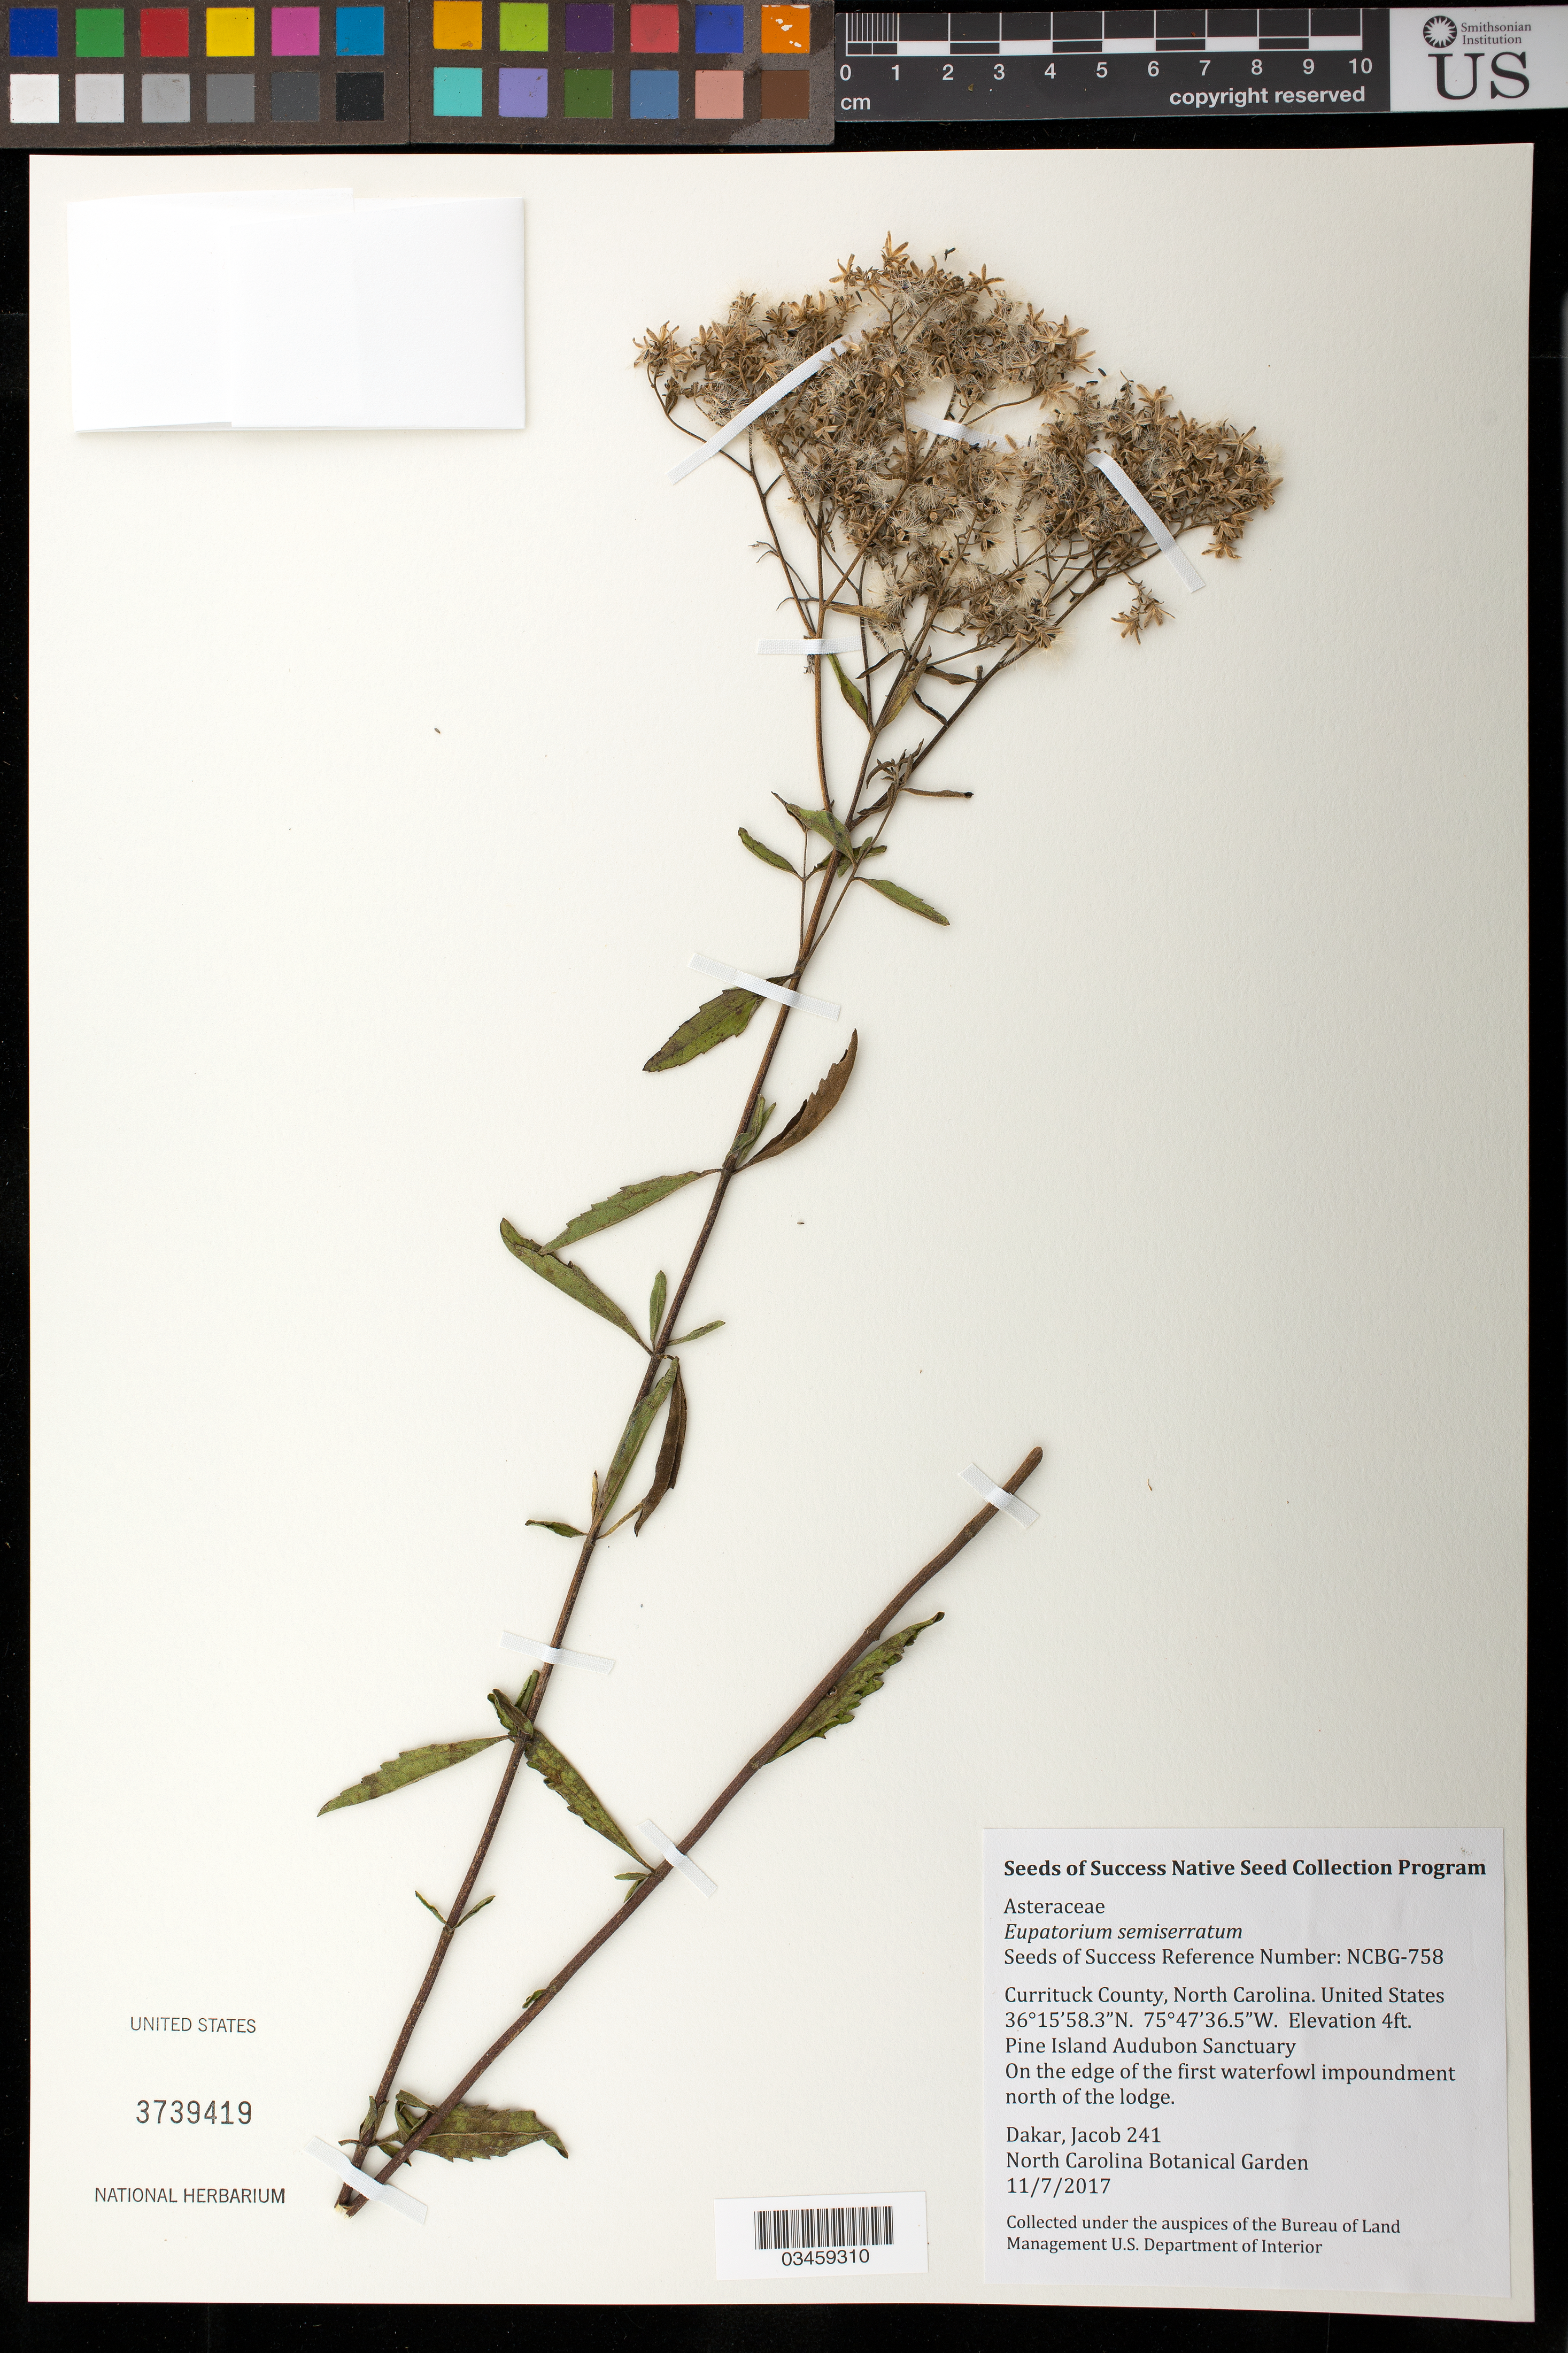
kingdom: Plantae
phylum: Tracheophyta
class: Magnoliopsida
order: Asterales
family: Asteraceae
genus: Eupatorium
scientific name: Eupatorium semiserratum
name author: DC.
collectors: J. Dakar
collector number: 241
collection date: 2017-11-07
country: United States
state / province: North Carolina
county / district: Currituck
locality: Pine Island Audubon Sanctuary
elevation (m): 1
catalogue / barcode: US 3739419